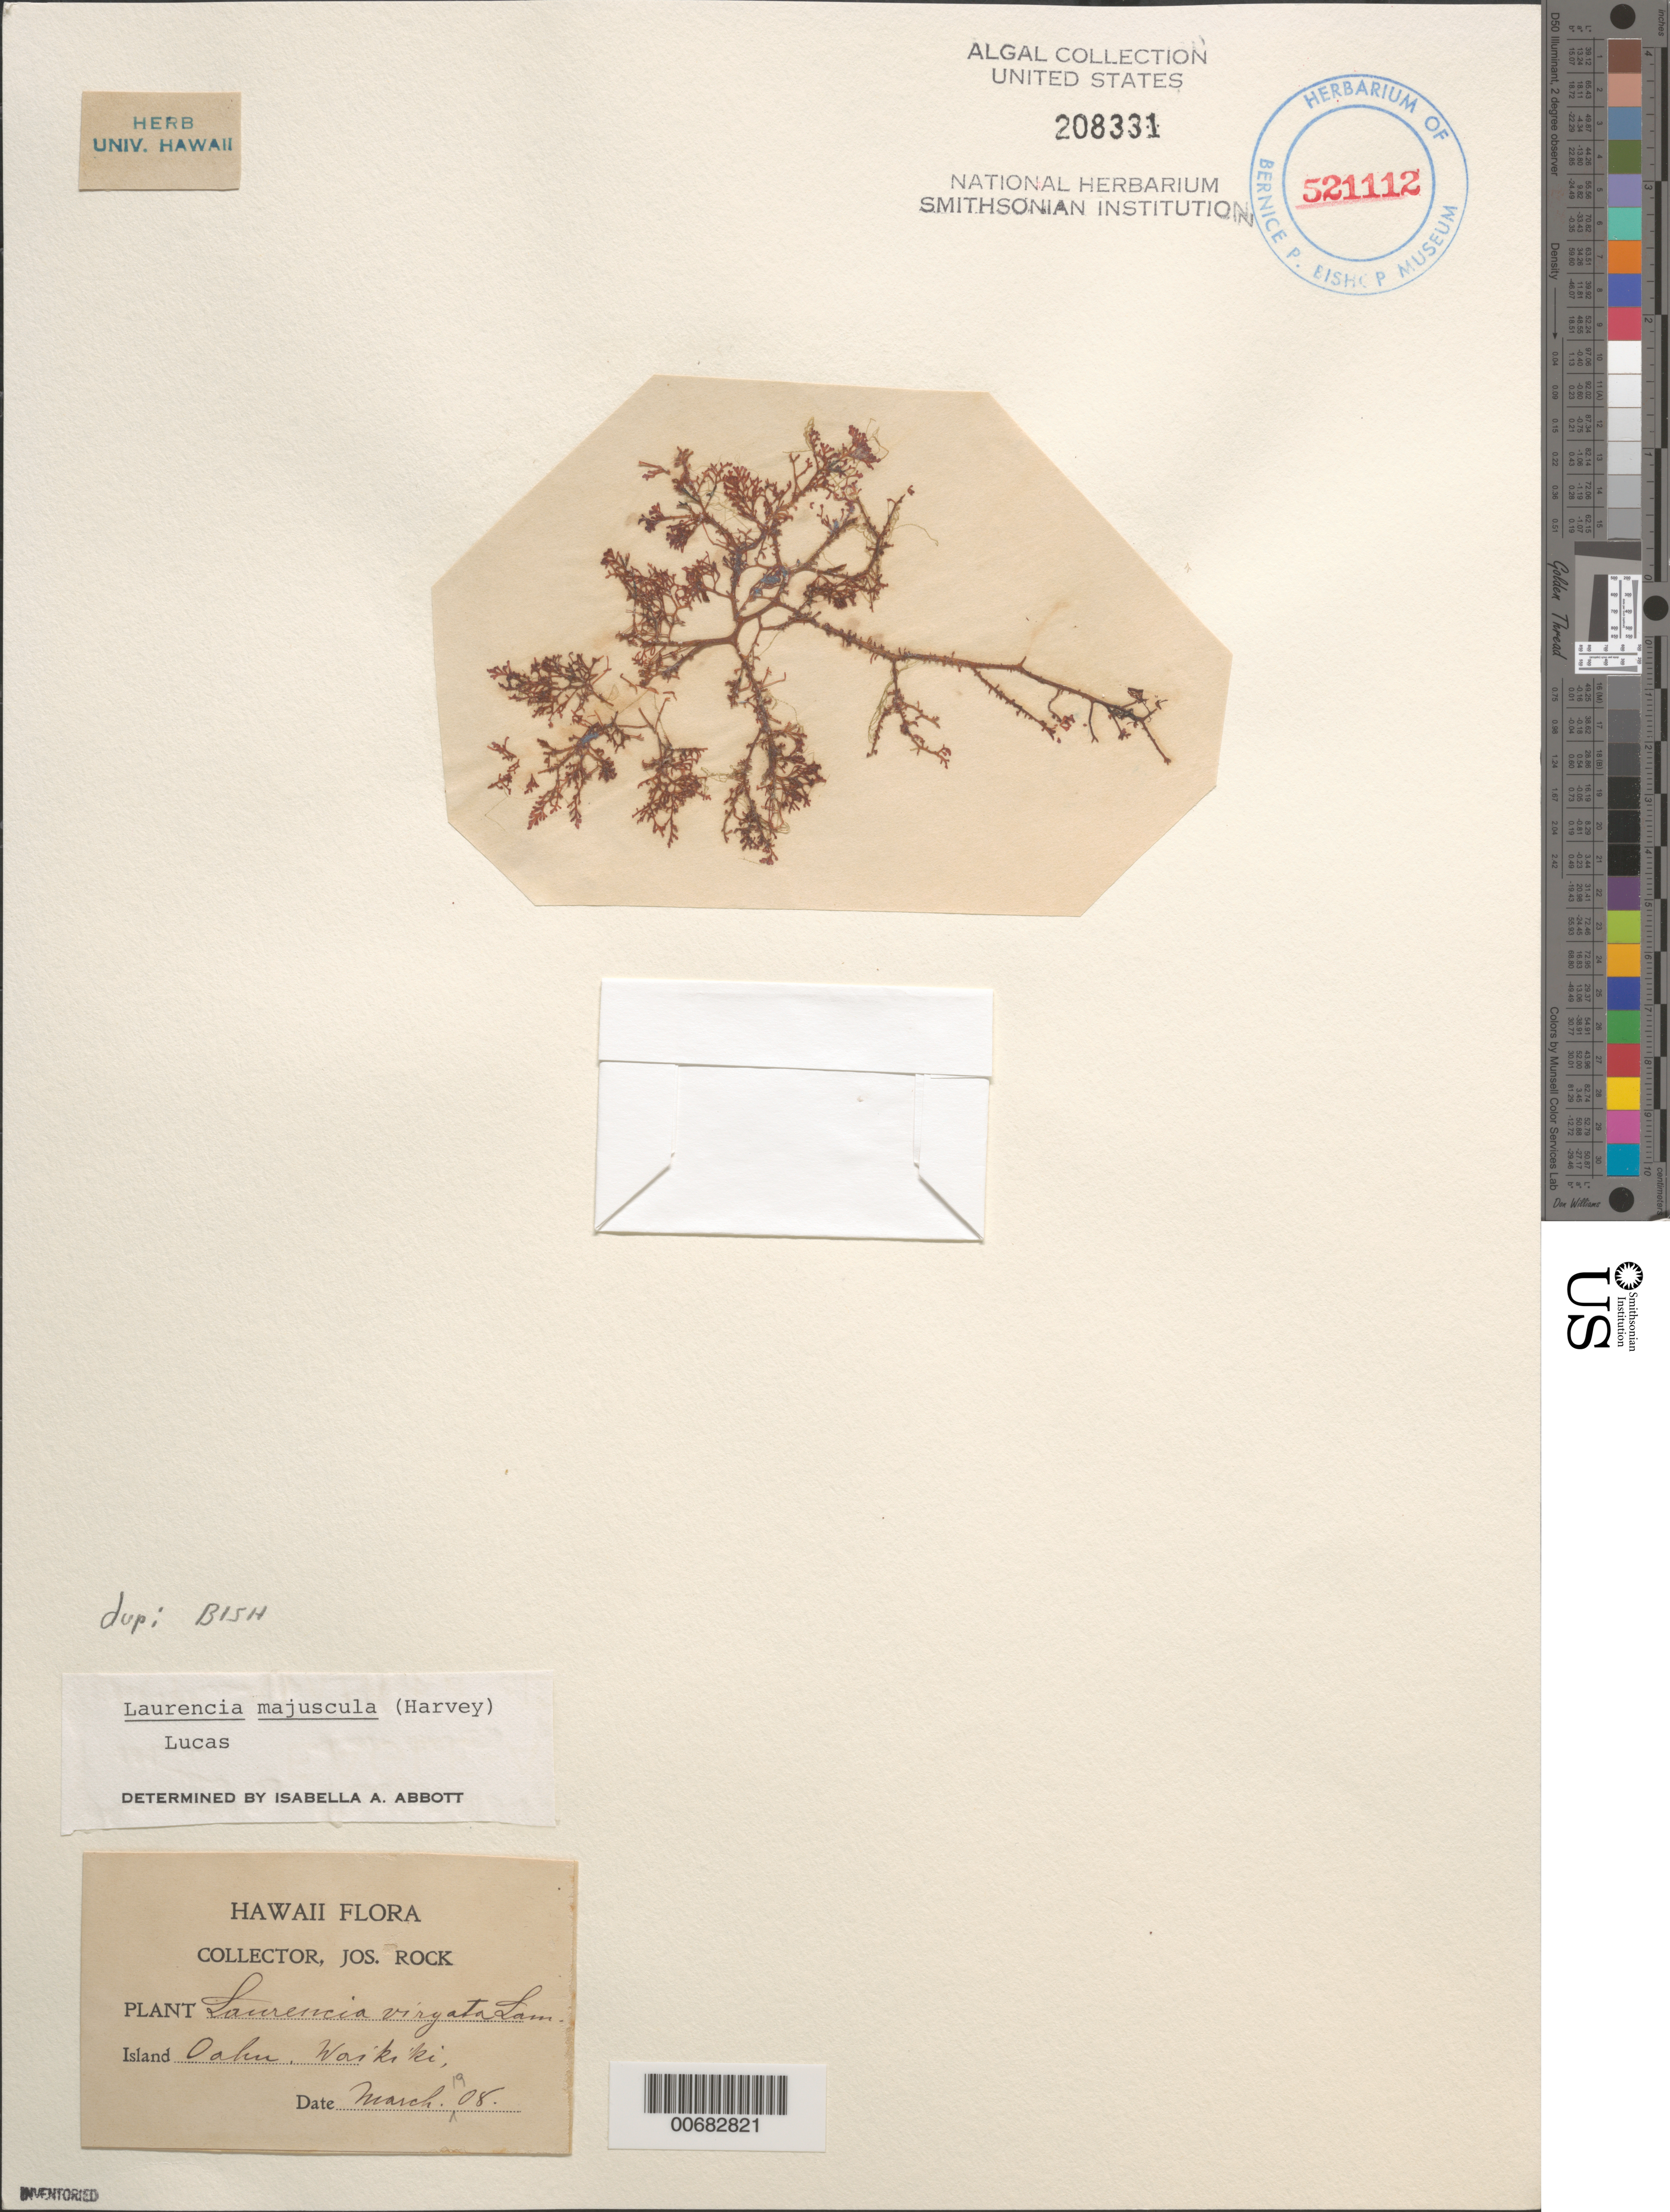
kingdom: Plantae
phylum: Rhodophyta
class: Florideophyceae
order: Ceramiales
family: Rhodomelaceae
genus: Laurencia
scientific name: Laurencia dendroidea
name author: J. Agardh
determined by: Algae name updating Project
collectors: J. F. Rock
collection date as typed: Mar 1908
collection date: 1908-03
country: United States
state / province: Hawaii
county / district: Honolulu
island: Oahu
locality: Waikiki.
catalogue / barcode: US 208331